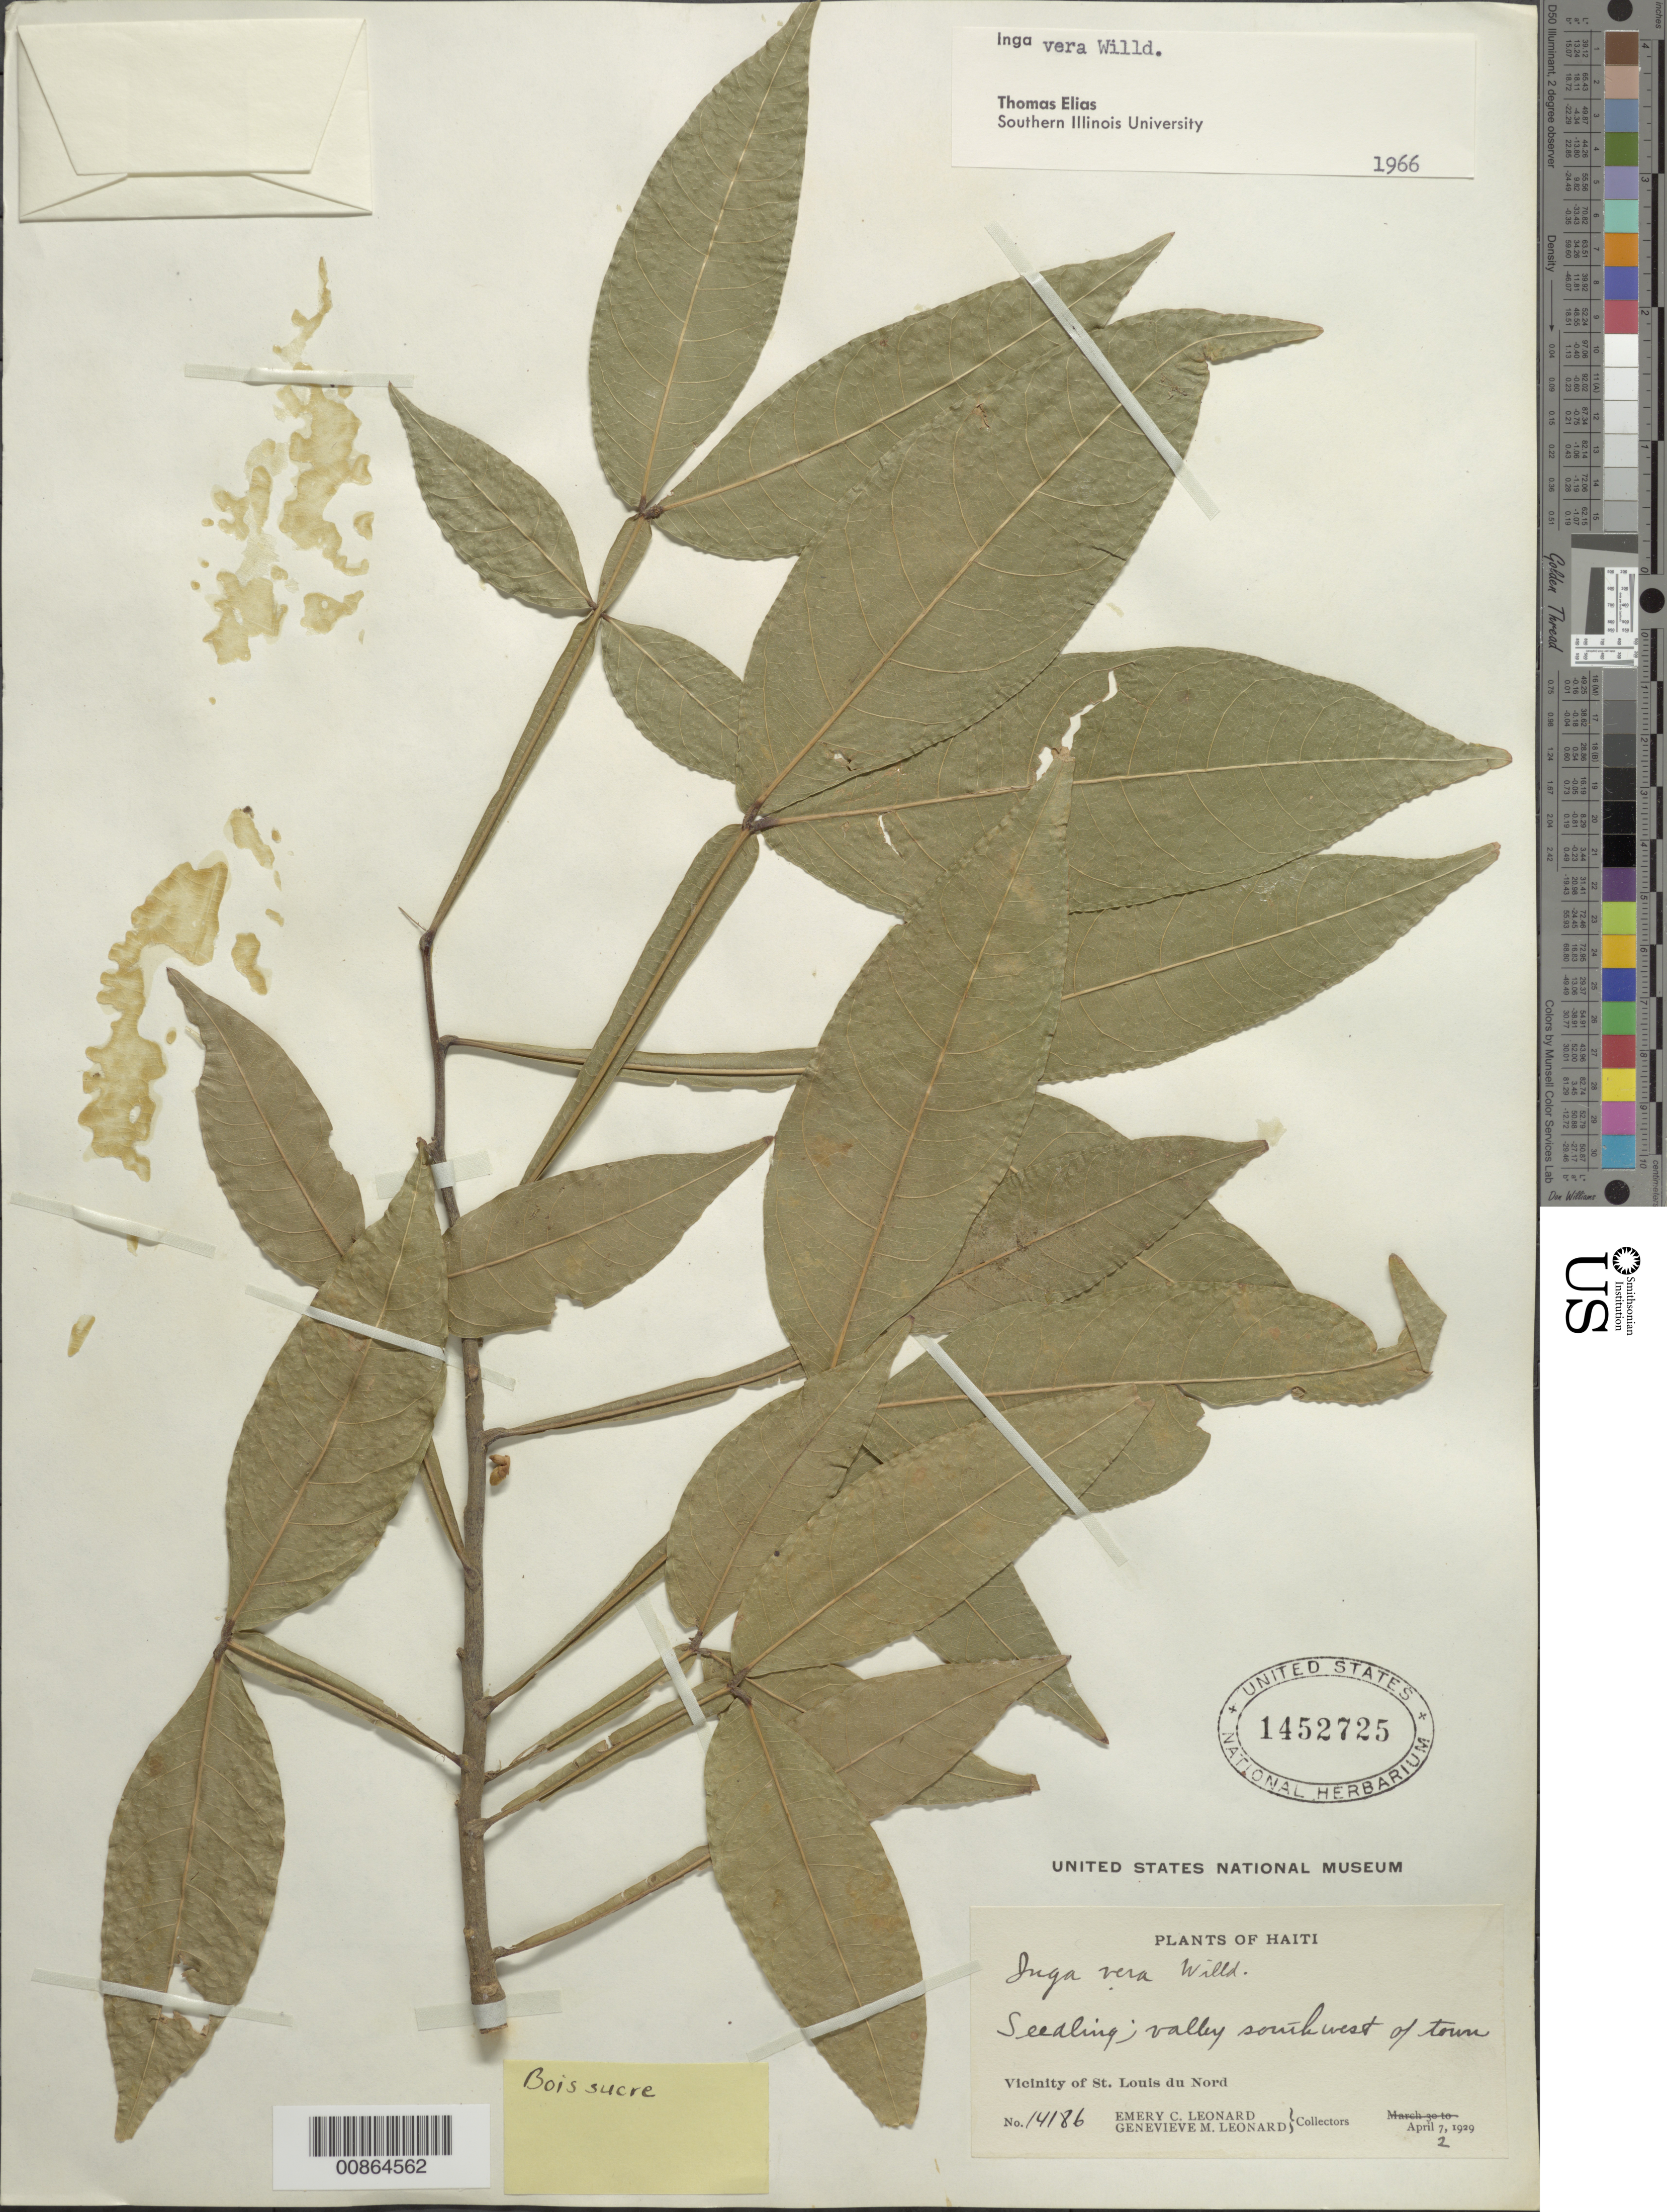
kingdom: Plantae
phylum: Tracheophyta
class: Magnoliopsida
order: Fabales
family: Fabaceae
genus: Inga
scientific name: Inga vera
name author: Willd.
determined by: Elias, T., (SIU), Southern Illinois University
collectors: E. C. Leonard & G. M. Leonard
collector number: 14186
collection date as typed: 02 Apr 1929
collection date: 1929-04-02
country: Haiti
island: Hispaniola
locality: Vicinity of St. Louis du Nord. Valley southwest of town.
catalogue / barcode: US 1452725